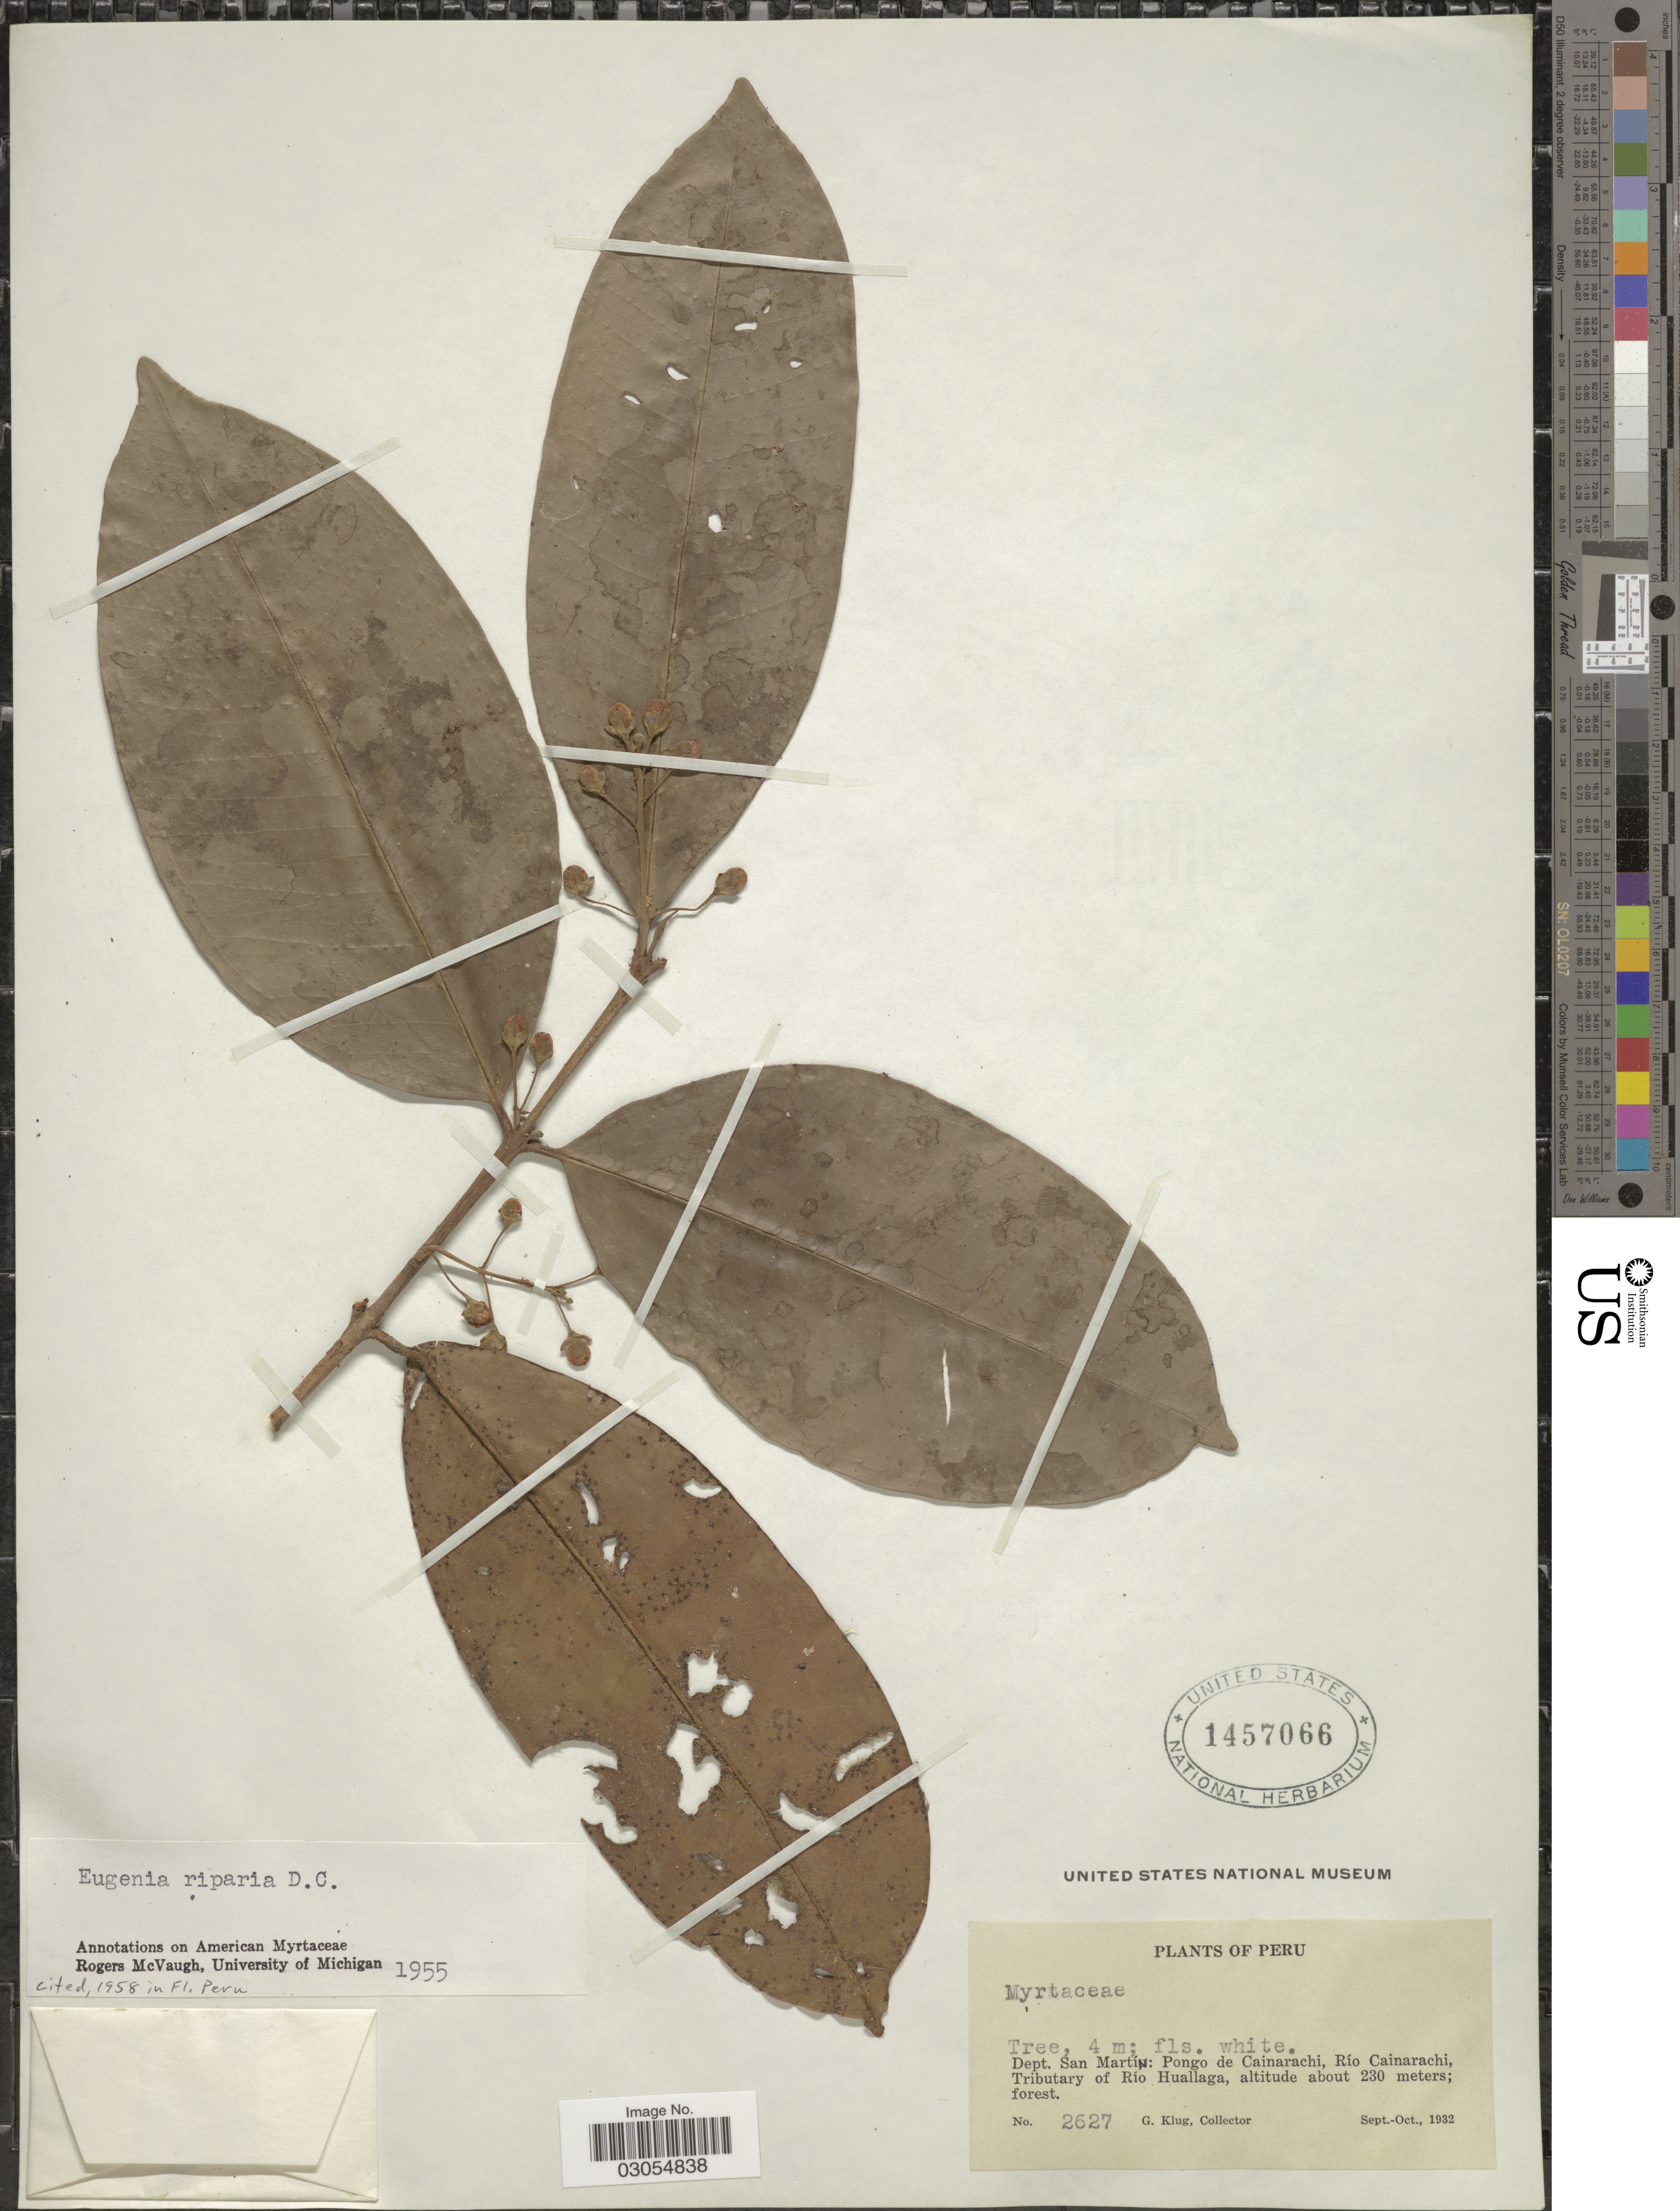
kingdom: Plantae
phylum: Tracheophyta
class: Magnoliopsida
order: Myrtales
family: Myrtaceae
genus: Eugenia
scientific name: Eugenia muricata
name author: DC.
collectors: G. Klug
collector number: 2627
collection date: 1932-09/1932-10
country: Peru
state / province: San Martín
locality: Dept. San Martín: Pongo de Cainarachi, Río Cainarachi, Tributary of Río Huallaga.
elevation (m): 230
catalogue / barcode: US 1457066